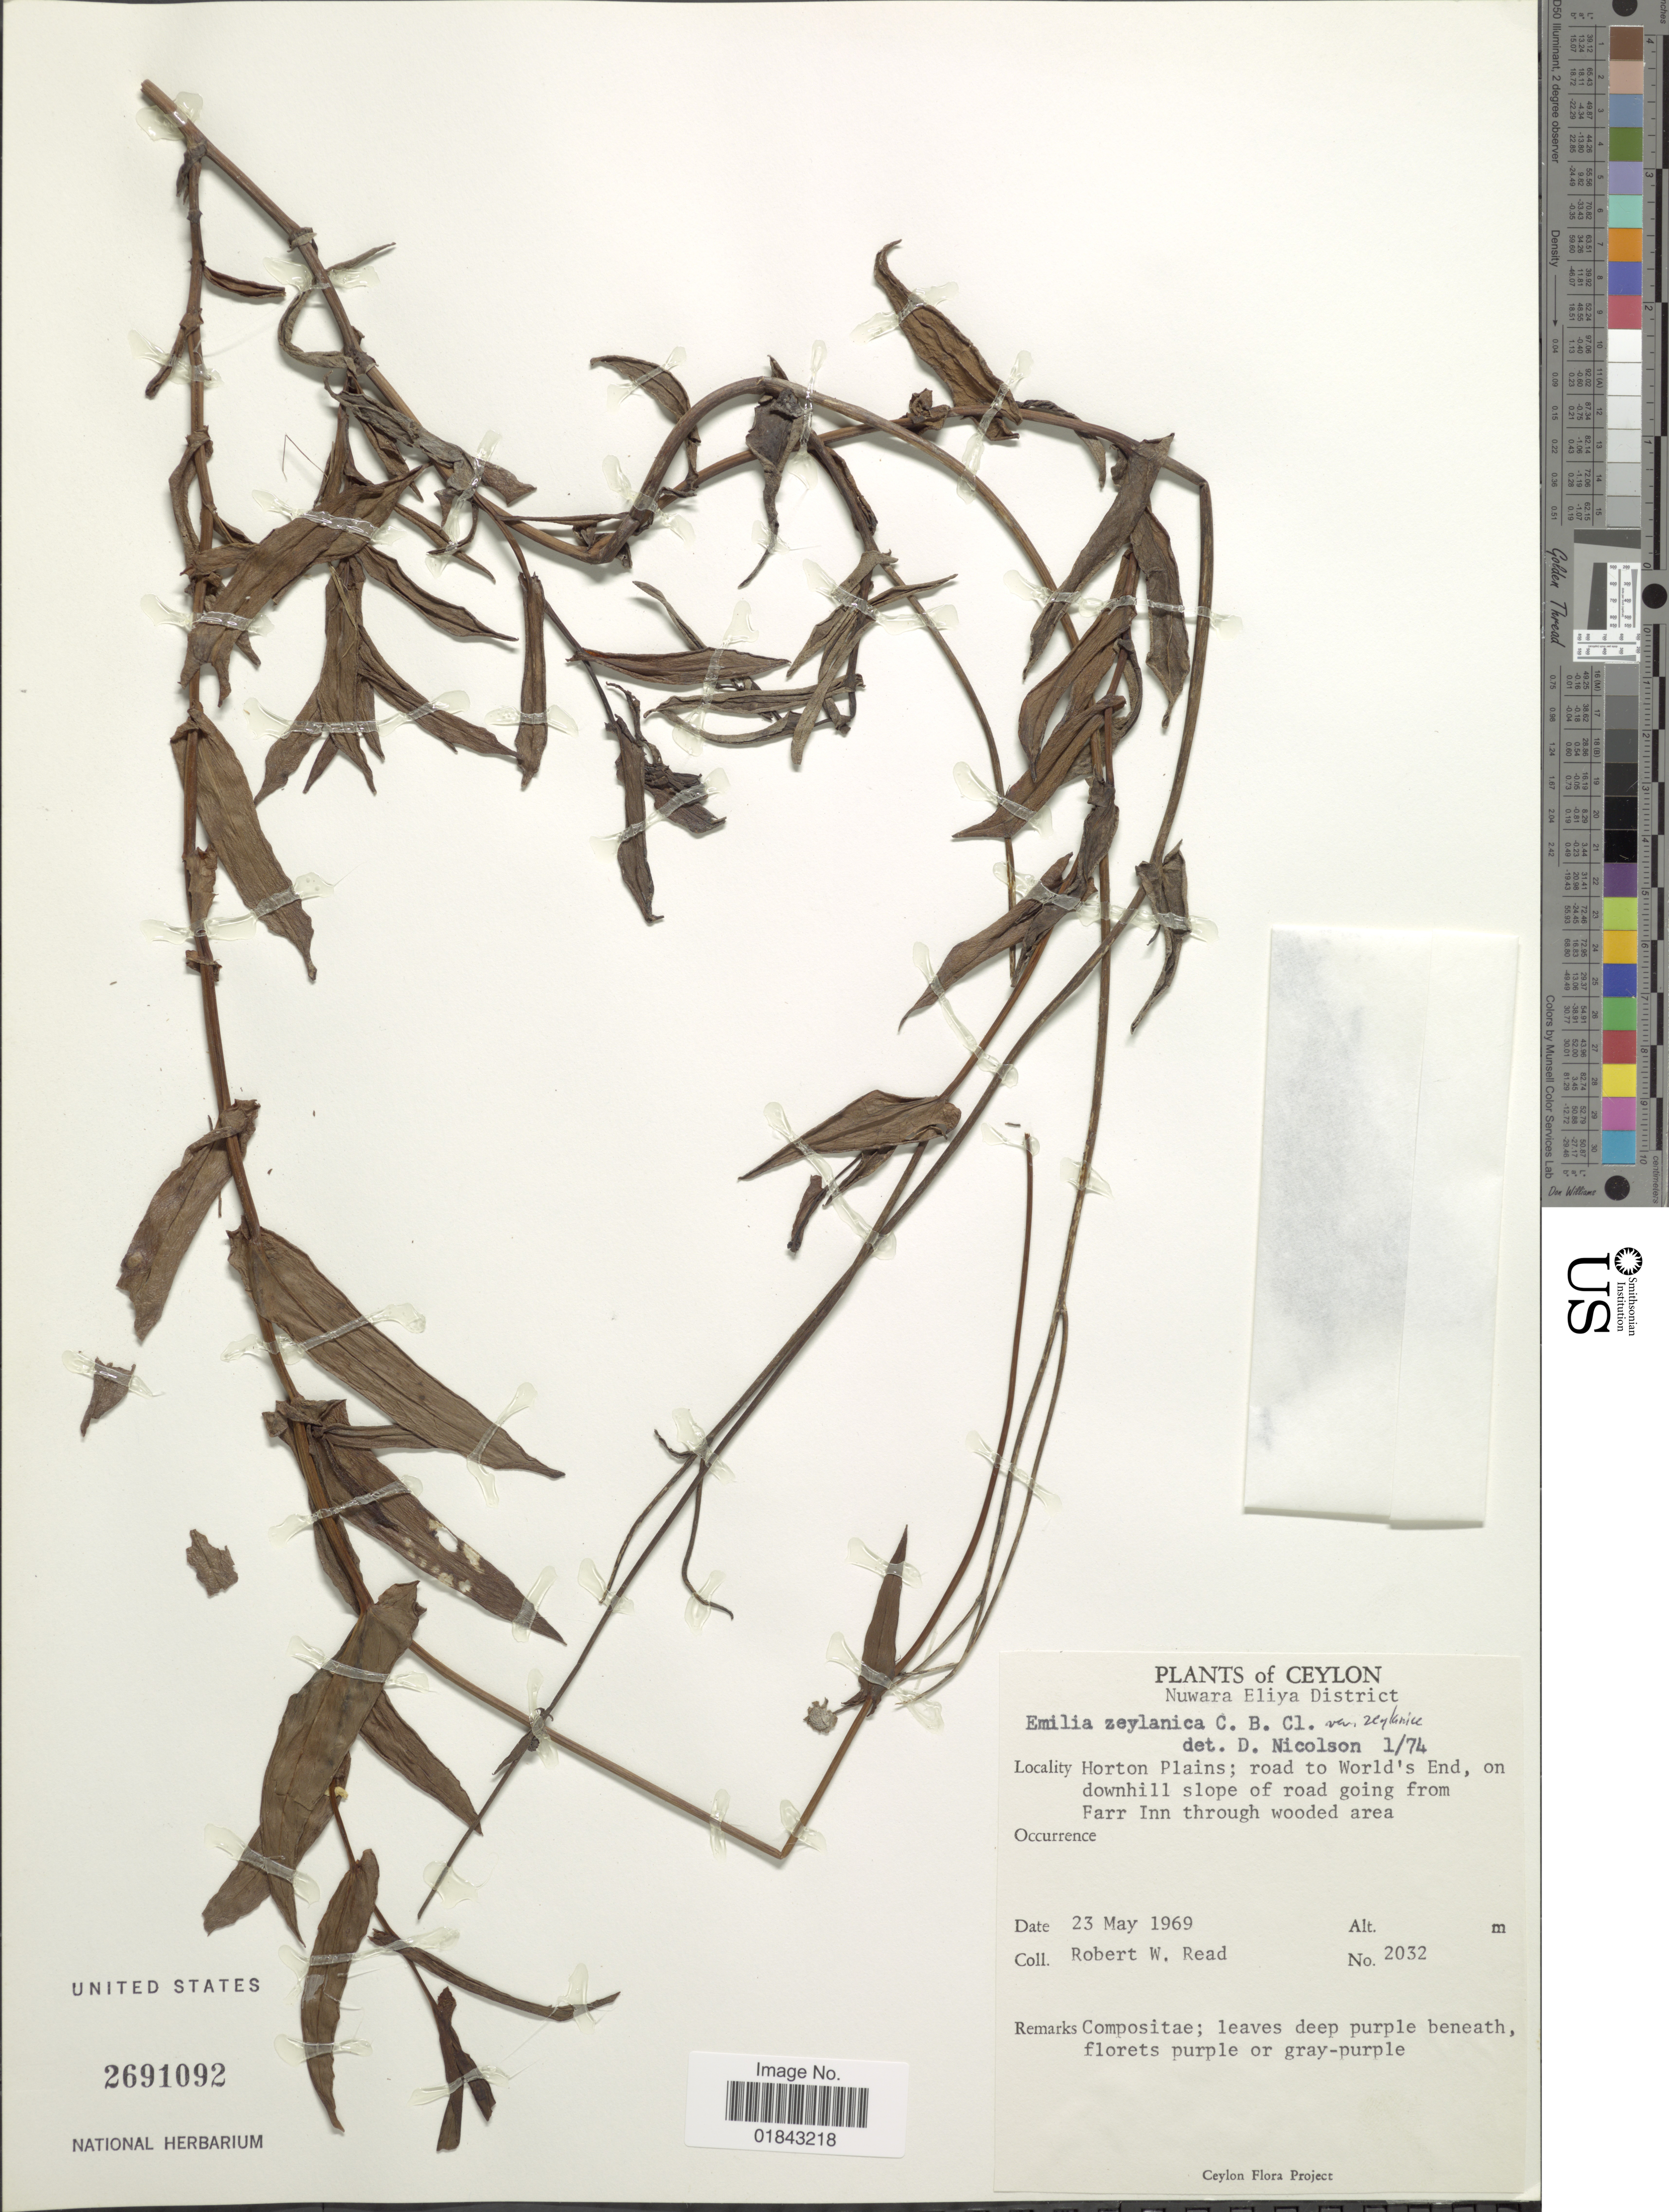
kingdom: Plantae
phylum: Tracheophyta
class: Magnoliopsida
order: Asterales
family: Asteraceae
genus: Emilia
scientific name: Emilia zeylanica var. zeylanica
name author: C.B. Clarke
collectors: R. W. Read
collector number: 2032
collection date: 1969-05-23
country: Sri Lanka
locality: Ceylon, Nuwara Eliya District, Horton Plains; road to World's End, on downhill slope of road going from Farr Inn through wooded area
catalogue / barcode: US 2691092